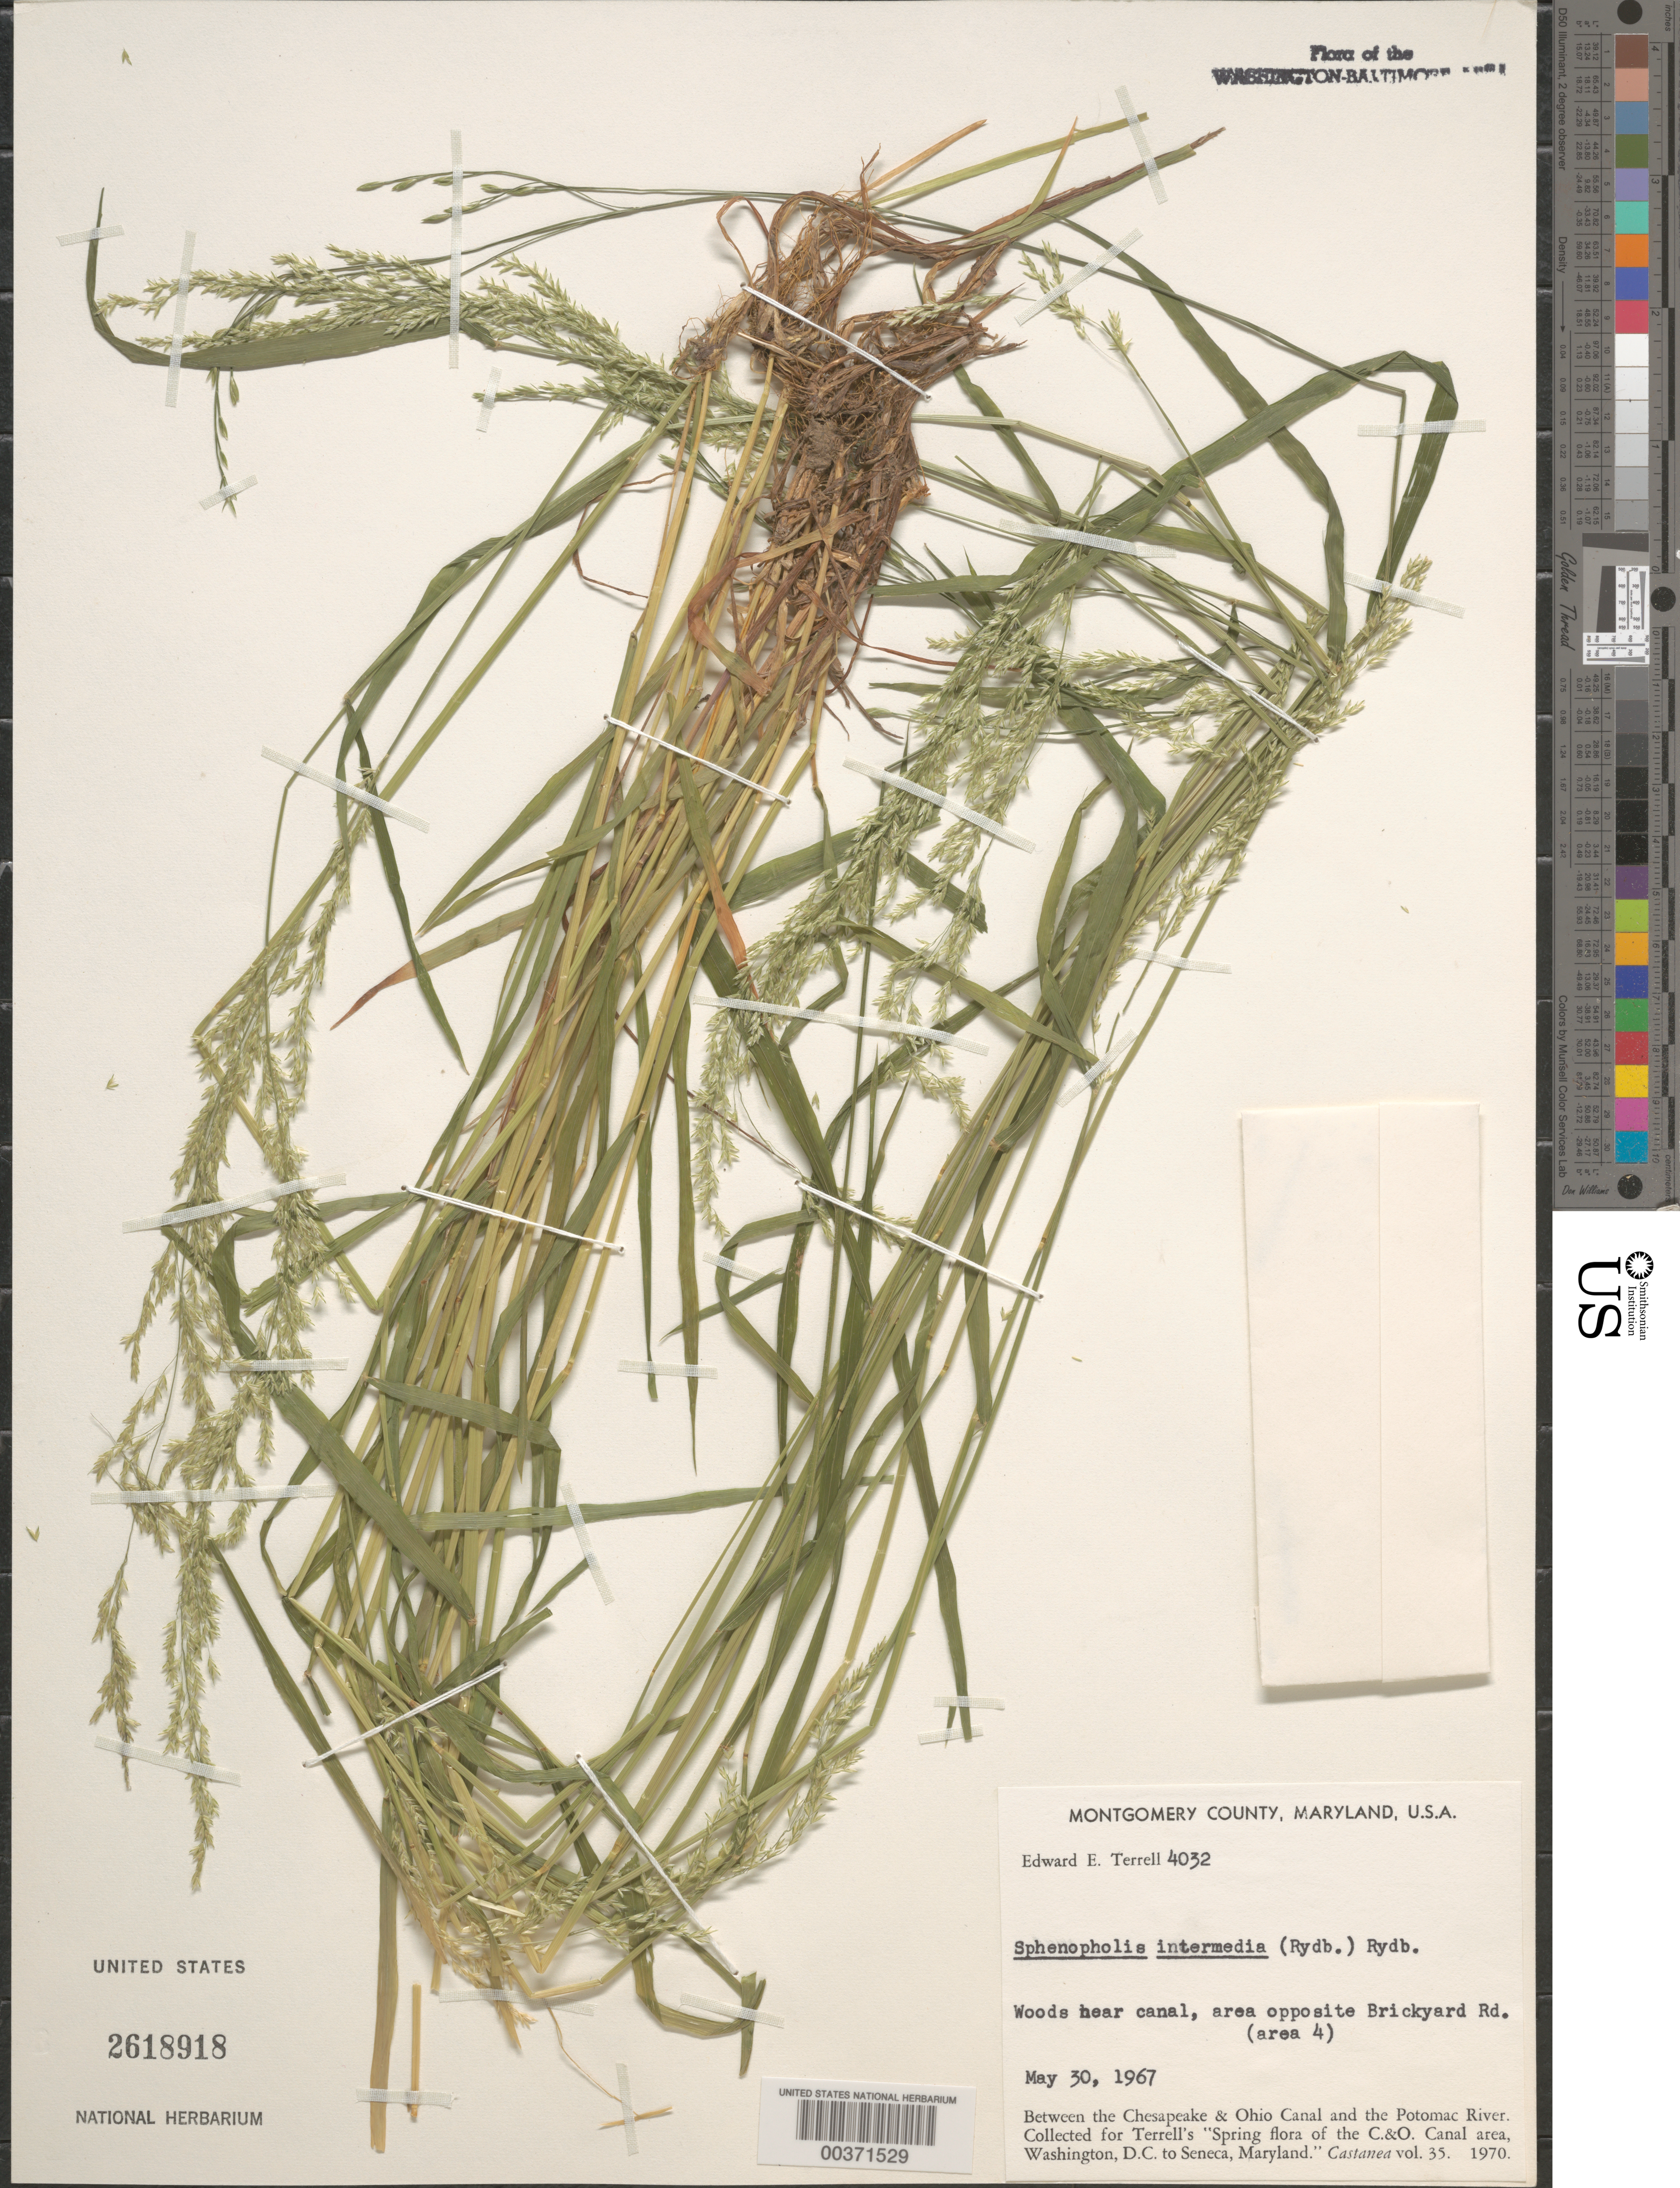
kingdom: Plantae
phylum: Tracheophyta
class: Liliopsida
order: Poales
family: Poaceae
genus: Sphenopholis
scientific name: Sphenopholis intermedia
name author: (Rydb.) Rydb.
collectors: E. E. Terrell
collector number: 4032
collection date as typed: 30 May 1967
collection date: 1967-05-30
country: United States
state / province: Maryland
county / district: Montgomery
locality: C. & O. Canal vicinity, opposite Brickyard road C. and O. Canal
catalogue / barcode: US 2618918